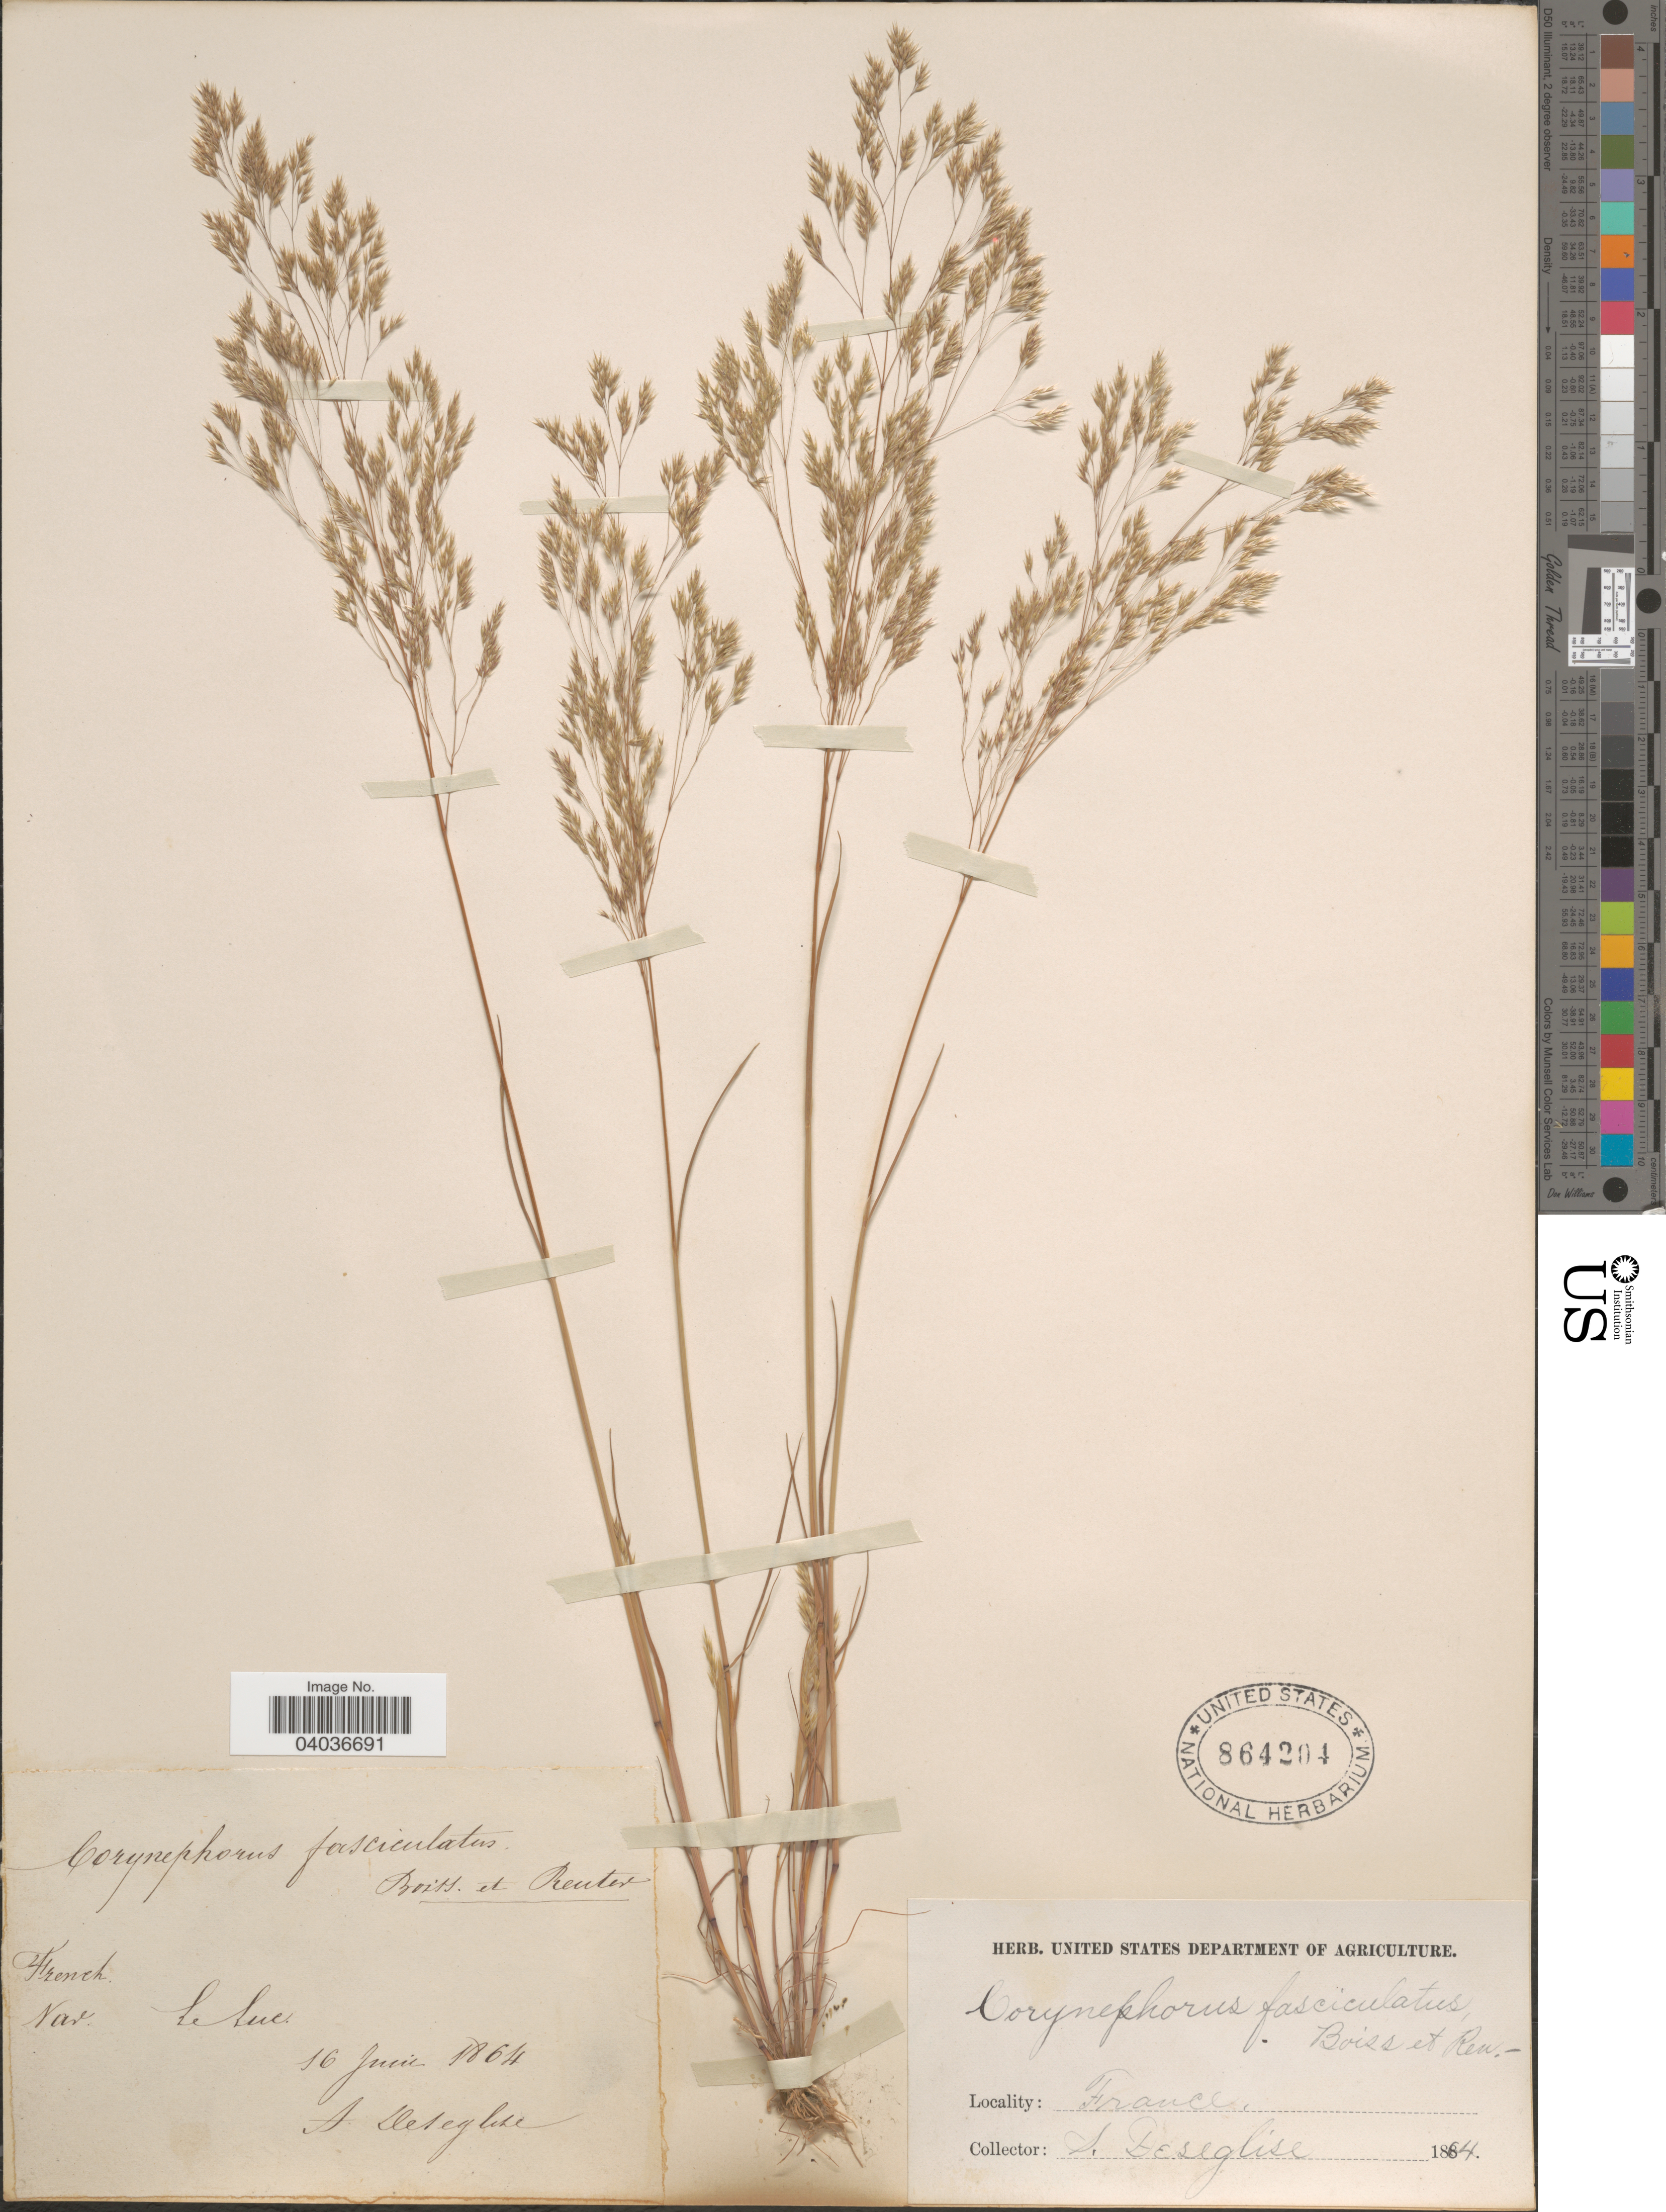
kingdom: Plantae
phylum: Tracheophyta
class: Liliopsida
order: Poales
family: Poaceae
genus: Corynephorus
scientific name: Corynephorus fasciculatus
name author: Boiss. & Reuter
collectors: A. Deseglise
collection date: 1864-06-16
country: France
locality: French. Var. Leluc.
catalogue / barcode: US 864204